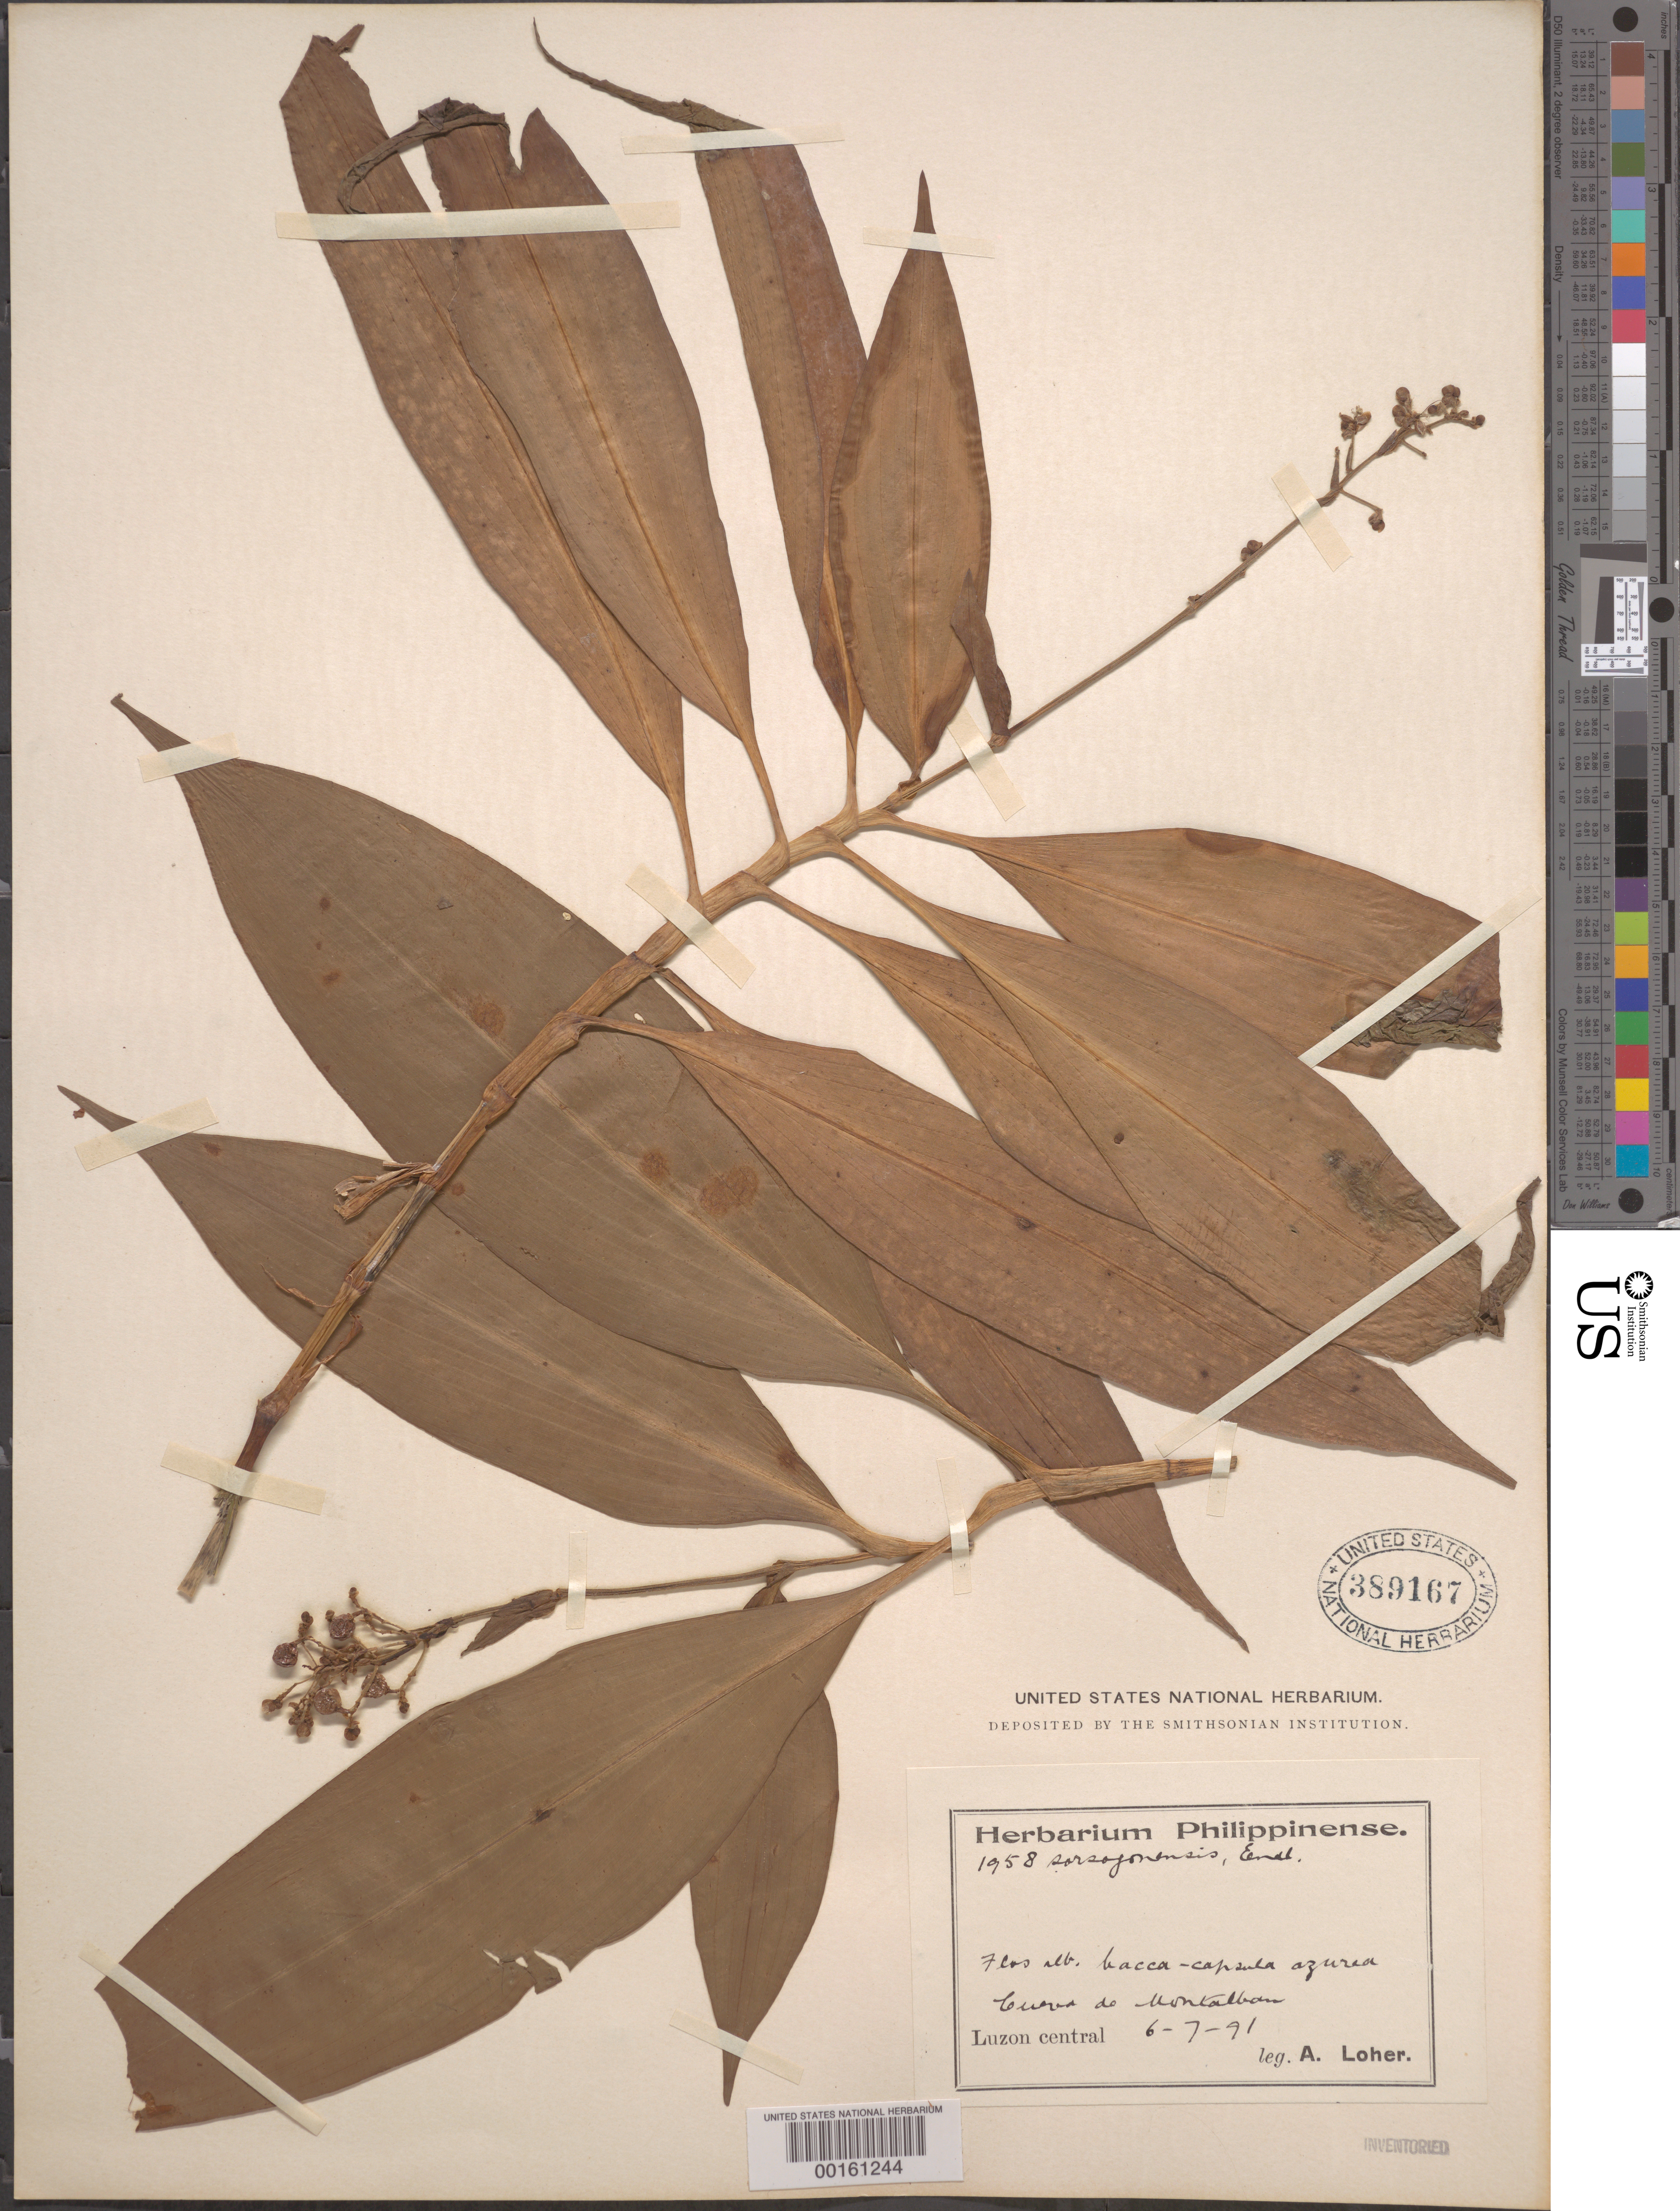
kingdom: Plantae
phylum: Tracheophyta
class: Liliopsida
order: Commelinales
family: Commelinaceae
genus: Pollia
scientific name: Pollia secundiflora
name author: (Blume) Bakh. f.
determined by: Strong, Mark T., (BOT), Smithsonian Institution - National Museum of Natural History (UNITED STATES)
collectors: A. Loher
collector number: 1958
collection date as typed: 06 Jul 1891 or 07 Jun 1891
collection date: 1891-06-07 or 1891-07-06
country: Philippines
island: Luzon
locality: Cueva de montalban central luzon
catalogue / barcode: US 389167